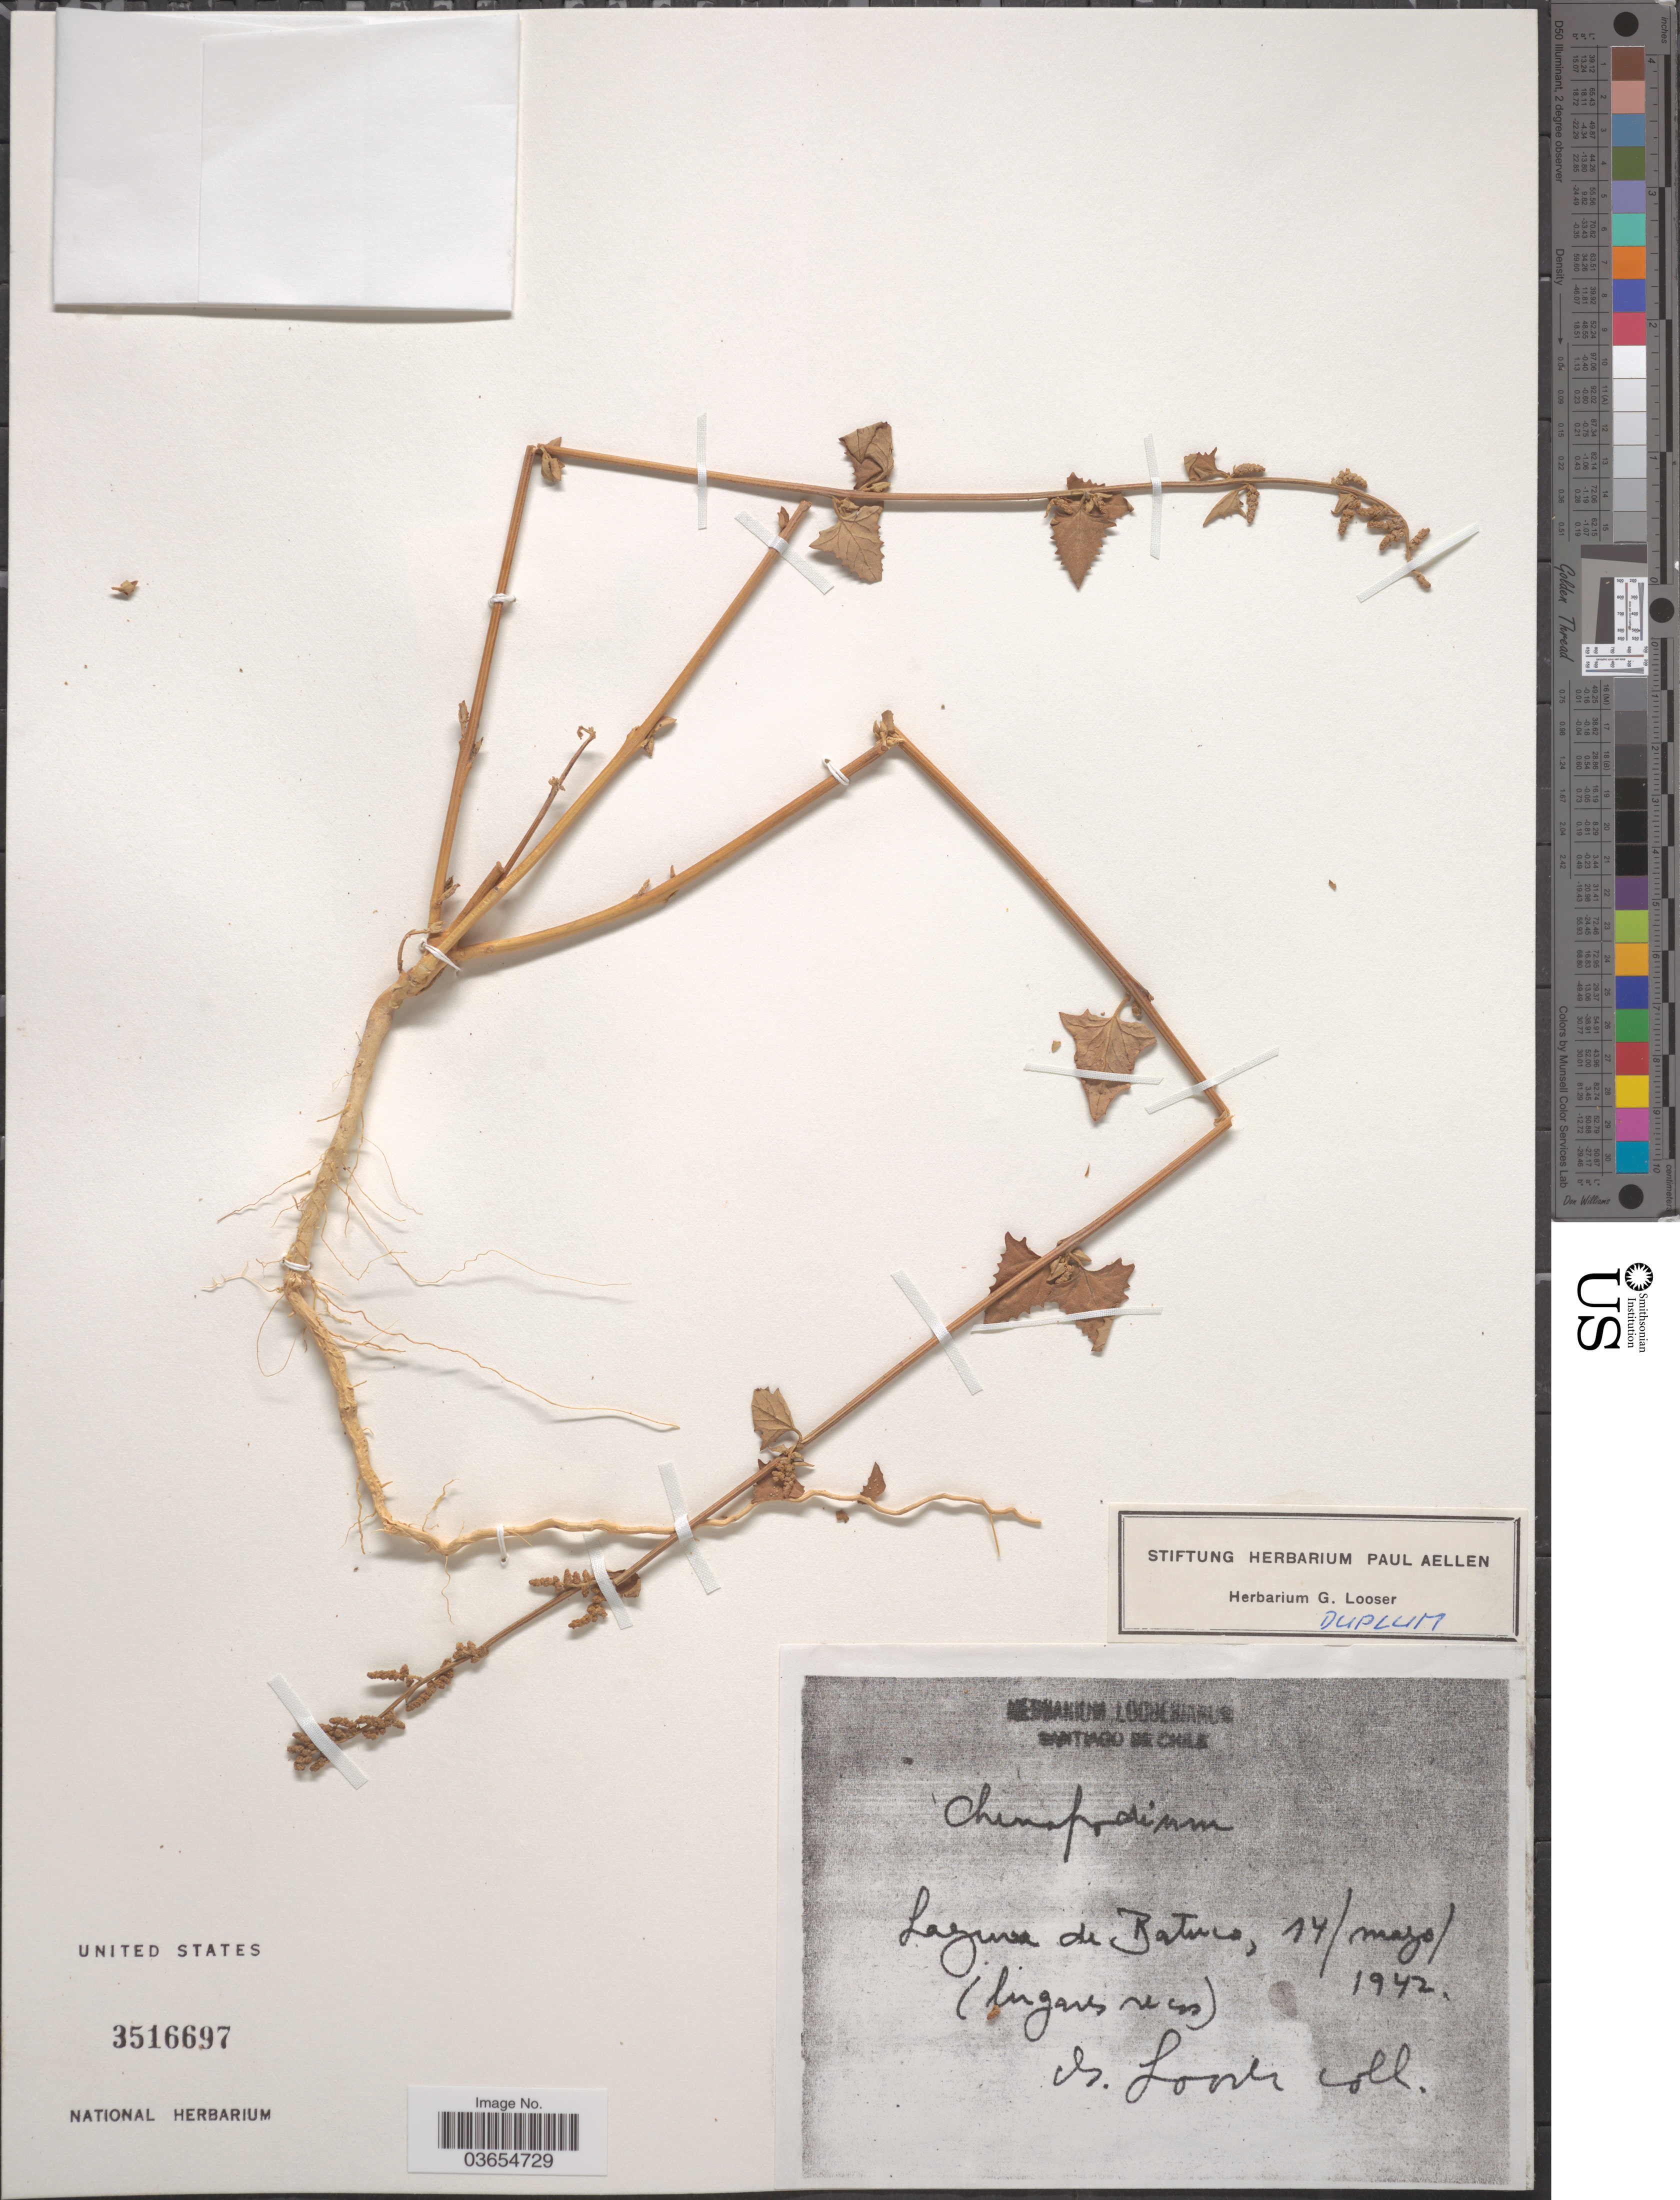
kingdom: Plantae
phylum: Tracheophyta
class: Magnoliopsida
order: Caryophyllales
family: Amaranthaceae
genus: Chenopodium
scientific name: Chenopodium sp.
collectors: G. Looser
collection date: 1942-05-14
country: Chile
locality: Laguna de Batuco.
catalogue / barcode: US 3516697